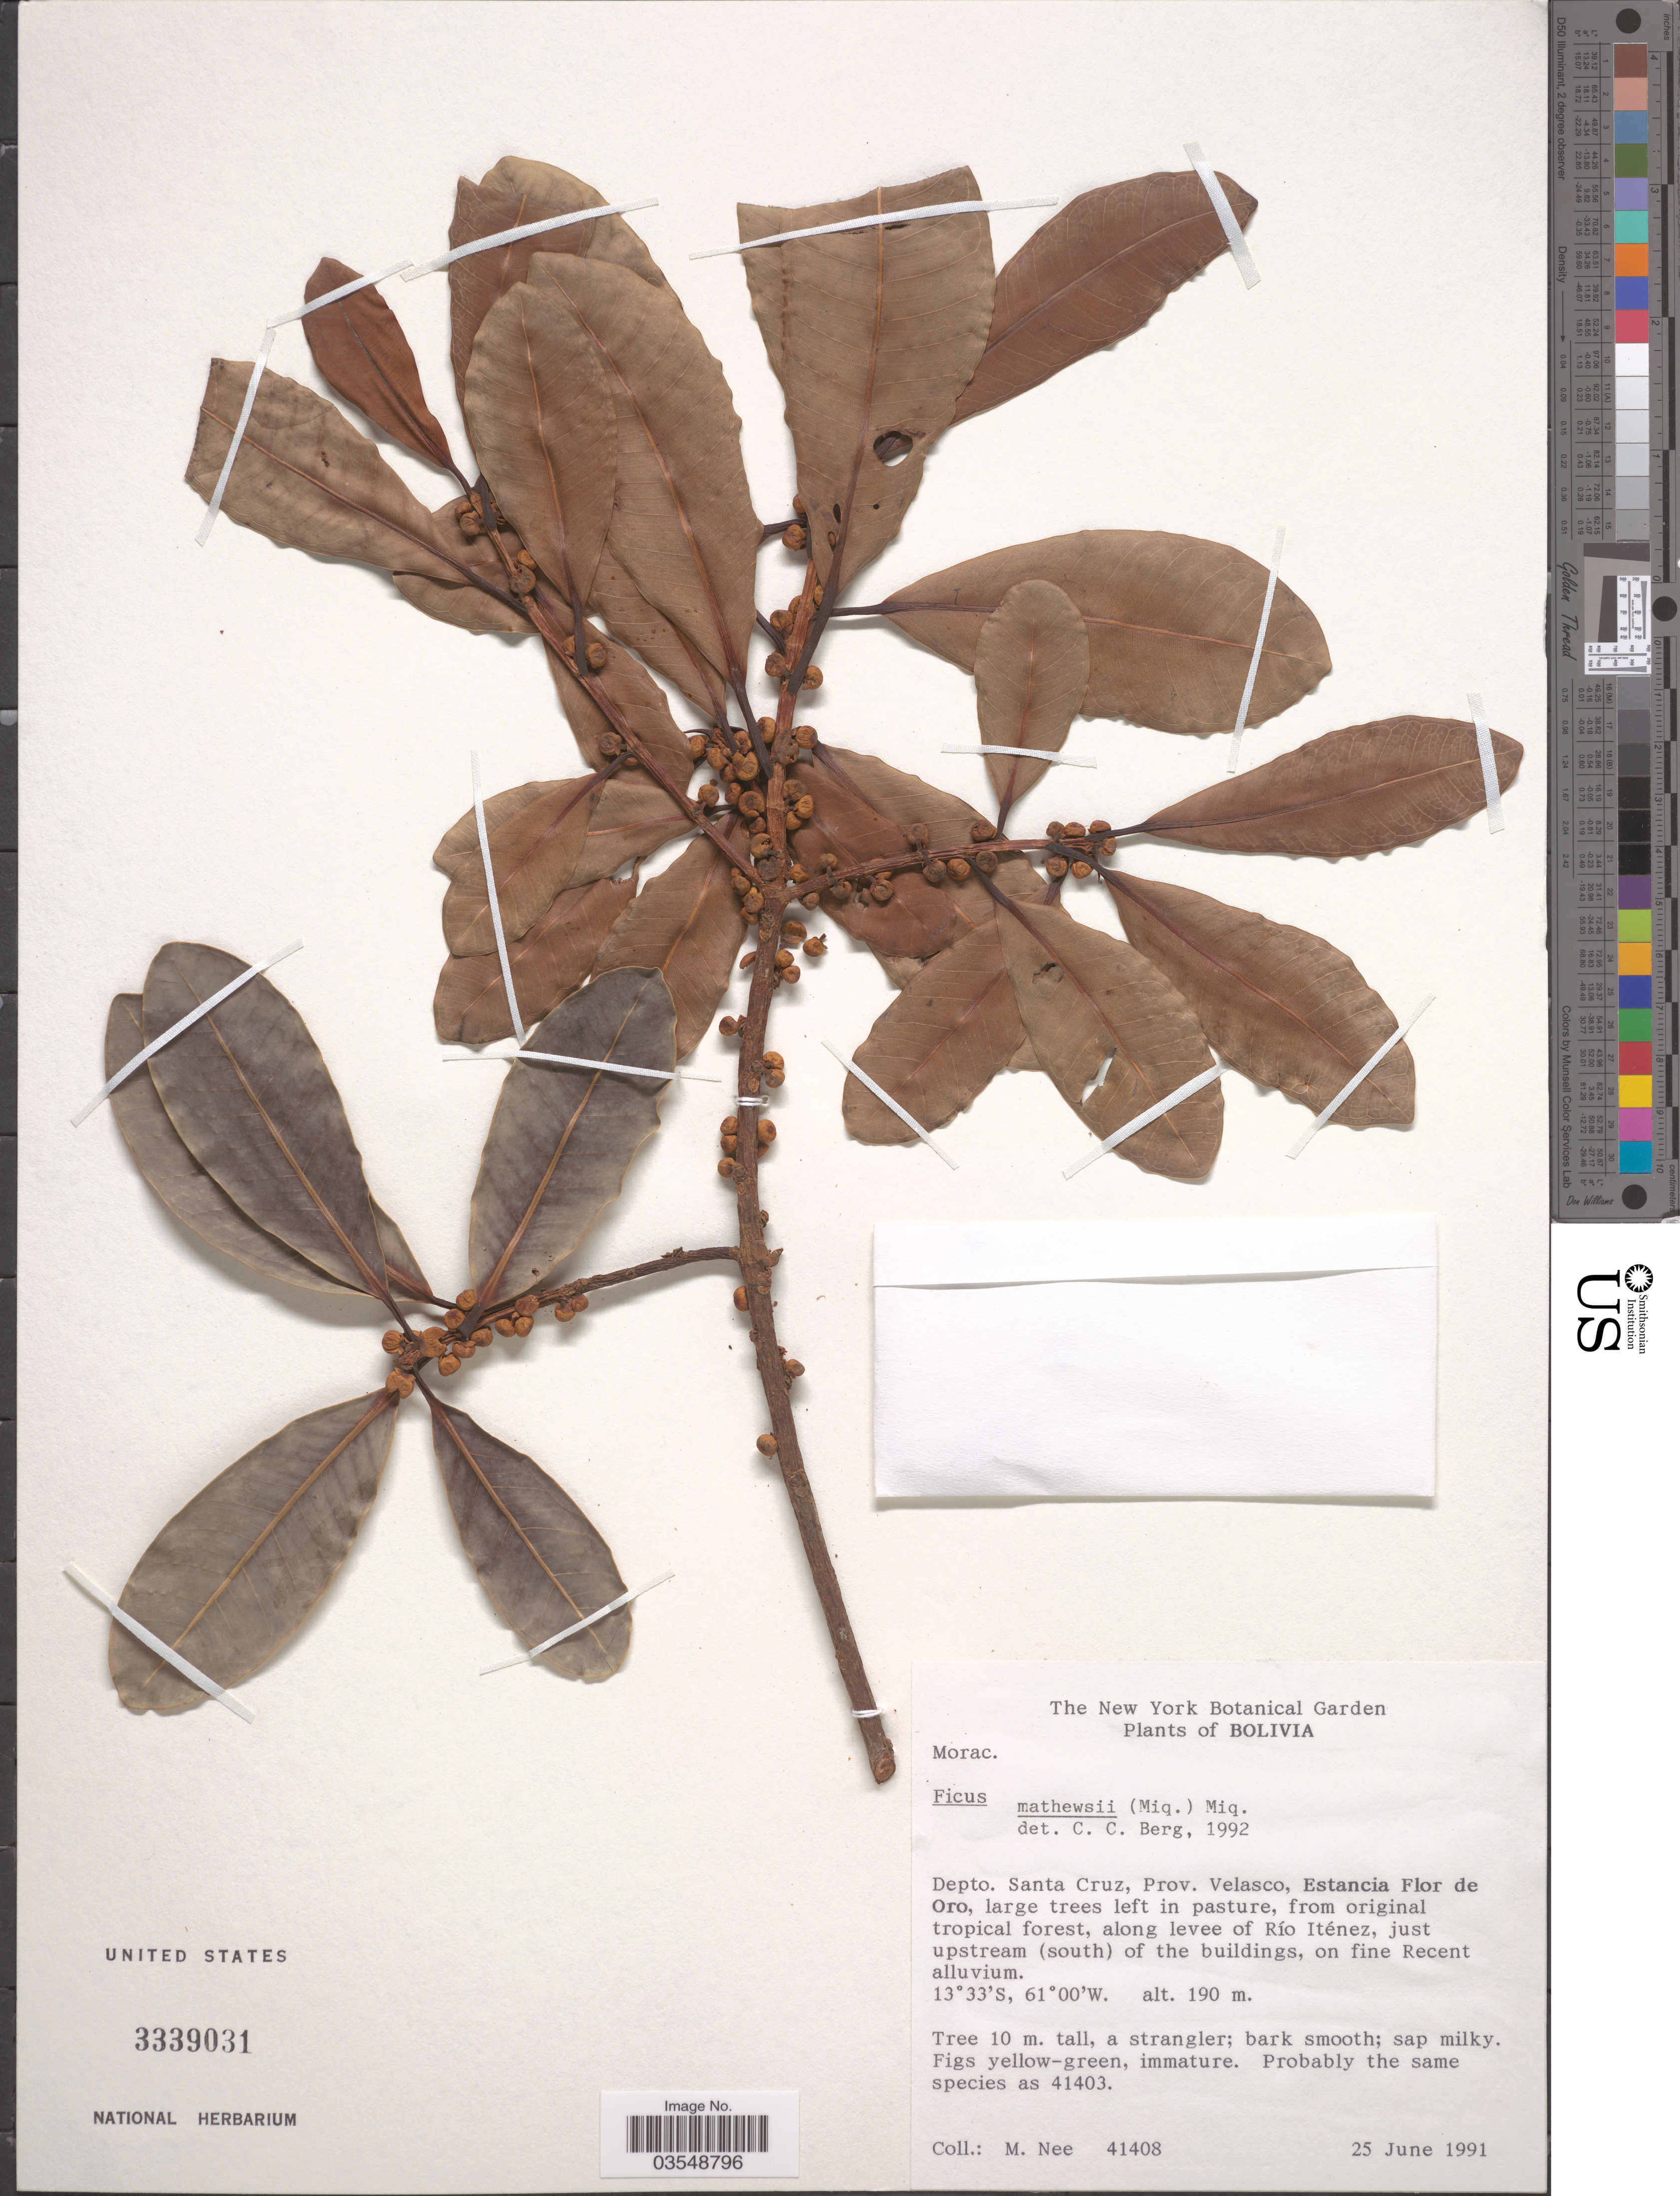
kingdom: Plantae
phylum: Tracheophyta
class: Magnoliopsida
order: Rosales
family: Moraceae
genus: Ficus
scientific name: Ficus mathewsii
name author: (Miq.) Miq.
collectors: M. Nee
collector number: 41408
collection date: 1991-06-25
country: Bolivia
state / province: Santa Cruz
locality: Depto. Santa Cruz, Prov. Velasco, Estancia Flor de Oro. Along levee of Río Iténez.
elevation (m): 190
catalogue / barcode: US 3339031